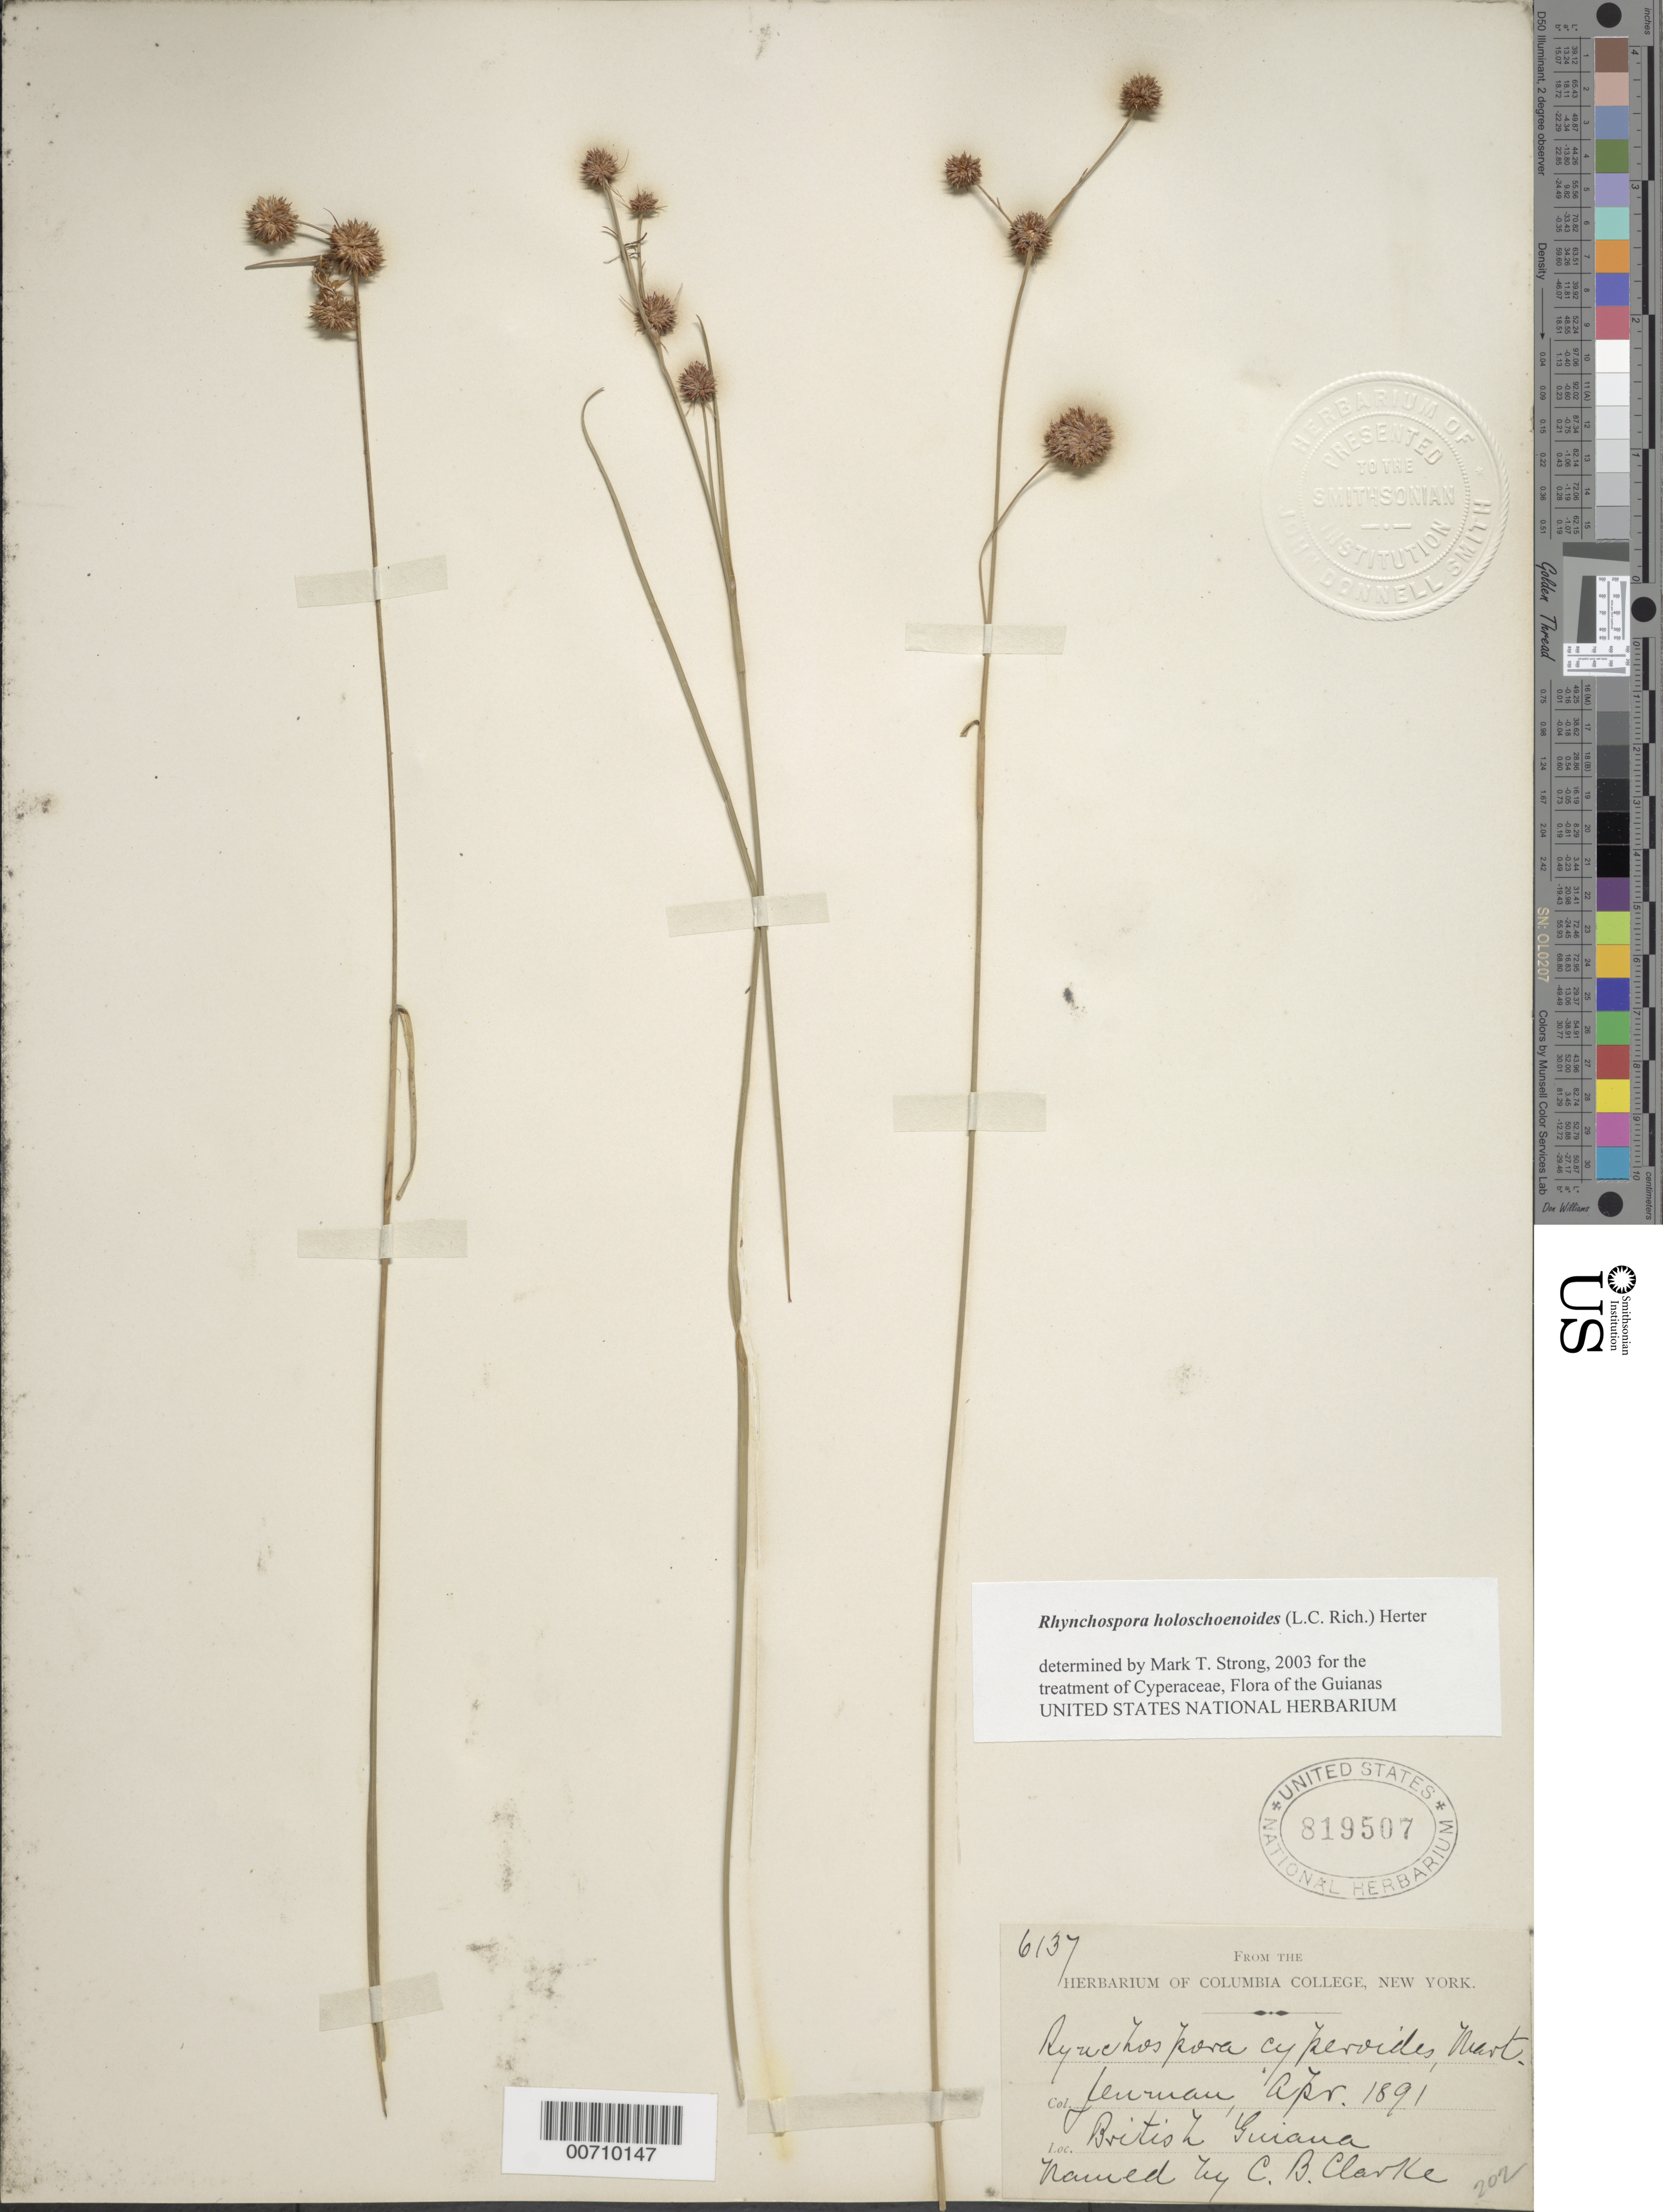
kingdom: Plantae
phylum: Tracheophyta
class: Liliopsida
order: Poales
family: Cyperaceae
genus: Rhynchospora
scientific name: Rhynchospora holoschoenoides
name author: (Rich.) Herter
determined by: Strong, M. T., (US), Smithsonian Institution - National Museum of Natural History (UNITED STATES)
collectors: G. S. Jenman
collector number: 6137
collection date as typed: April 1891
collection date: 1891-04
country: Guyana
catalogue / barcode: US 819507